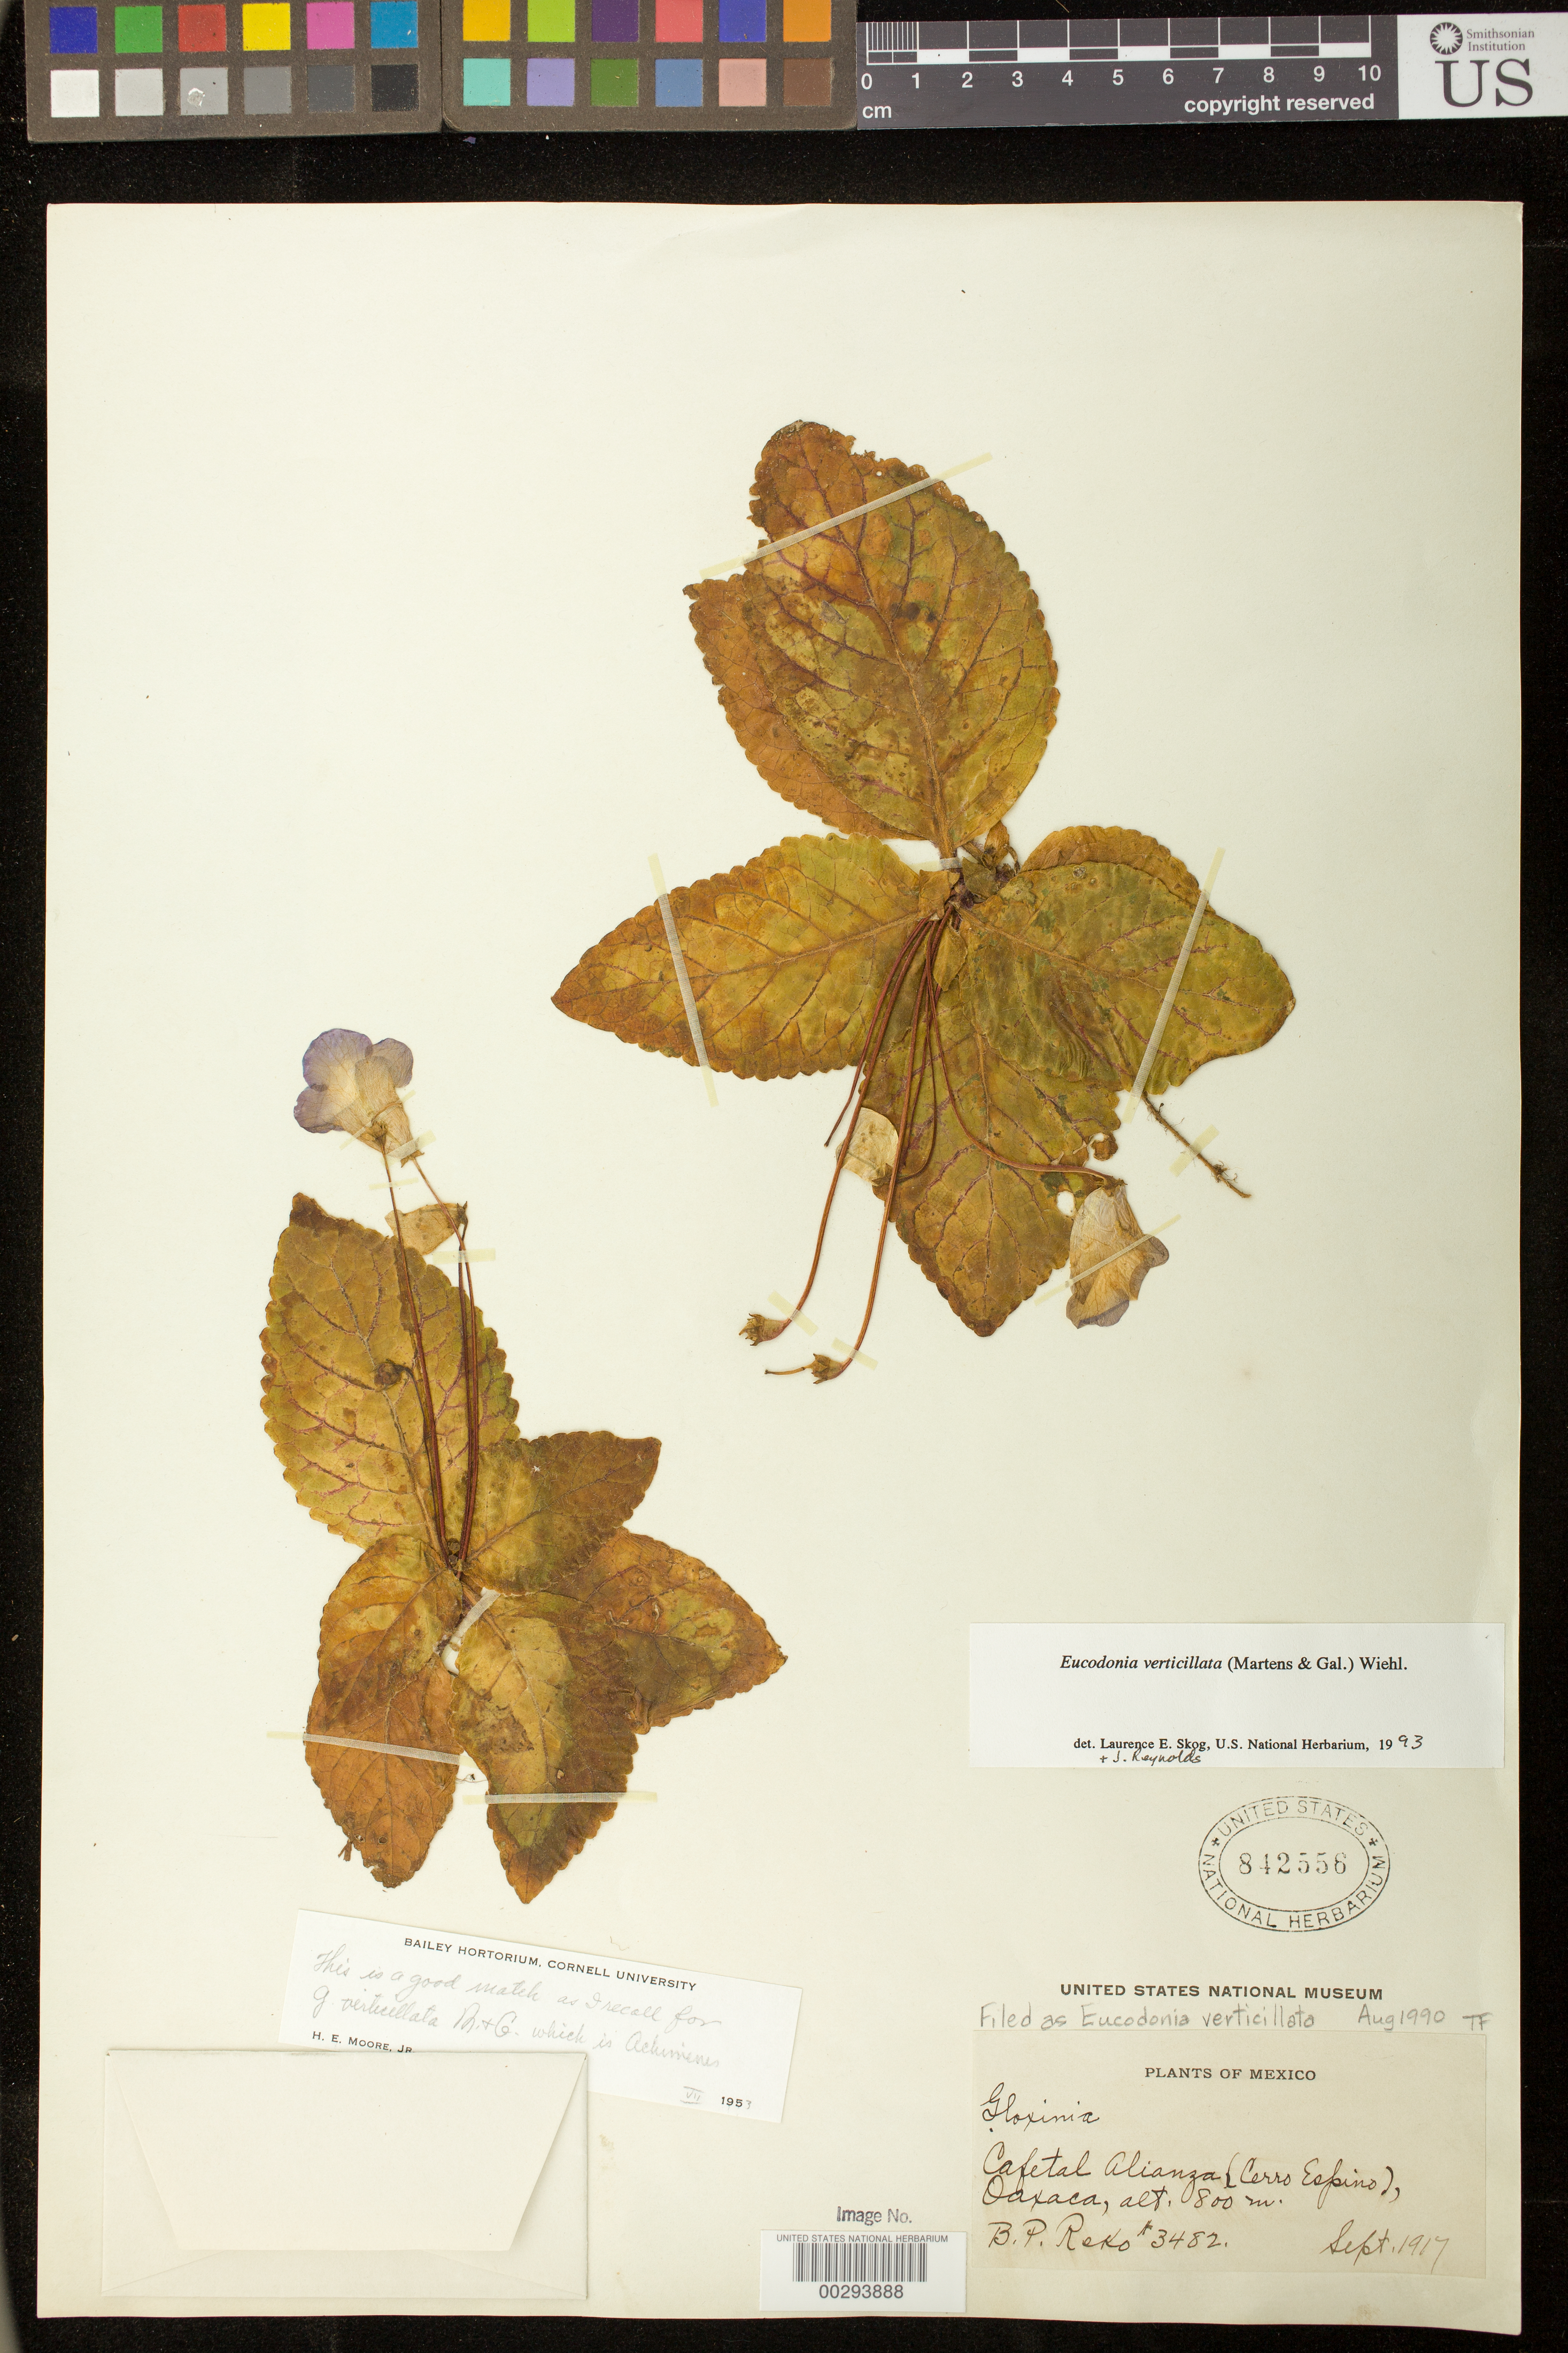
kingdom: Plantae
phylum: Tracheophyta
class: Magnoliopsida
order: Lamiales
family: Gesneriaceae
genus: Eucodonia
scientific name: Eucodonia verticillata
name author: (M. Martens & Galeotti) Wiehler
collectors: B. P. Reko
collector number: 3482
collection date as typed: Sep 1917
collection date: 1917-09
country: Mexico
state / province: Oaxaca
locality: Cafetal Alianza (Cerro Espino)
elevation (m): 800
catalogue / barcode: US 842556